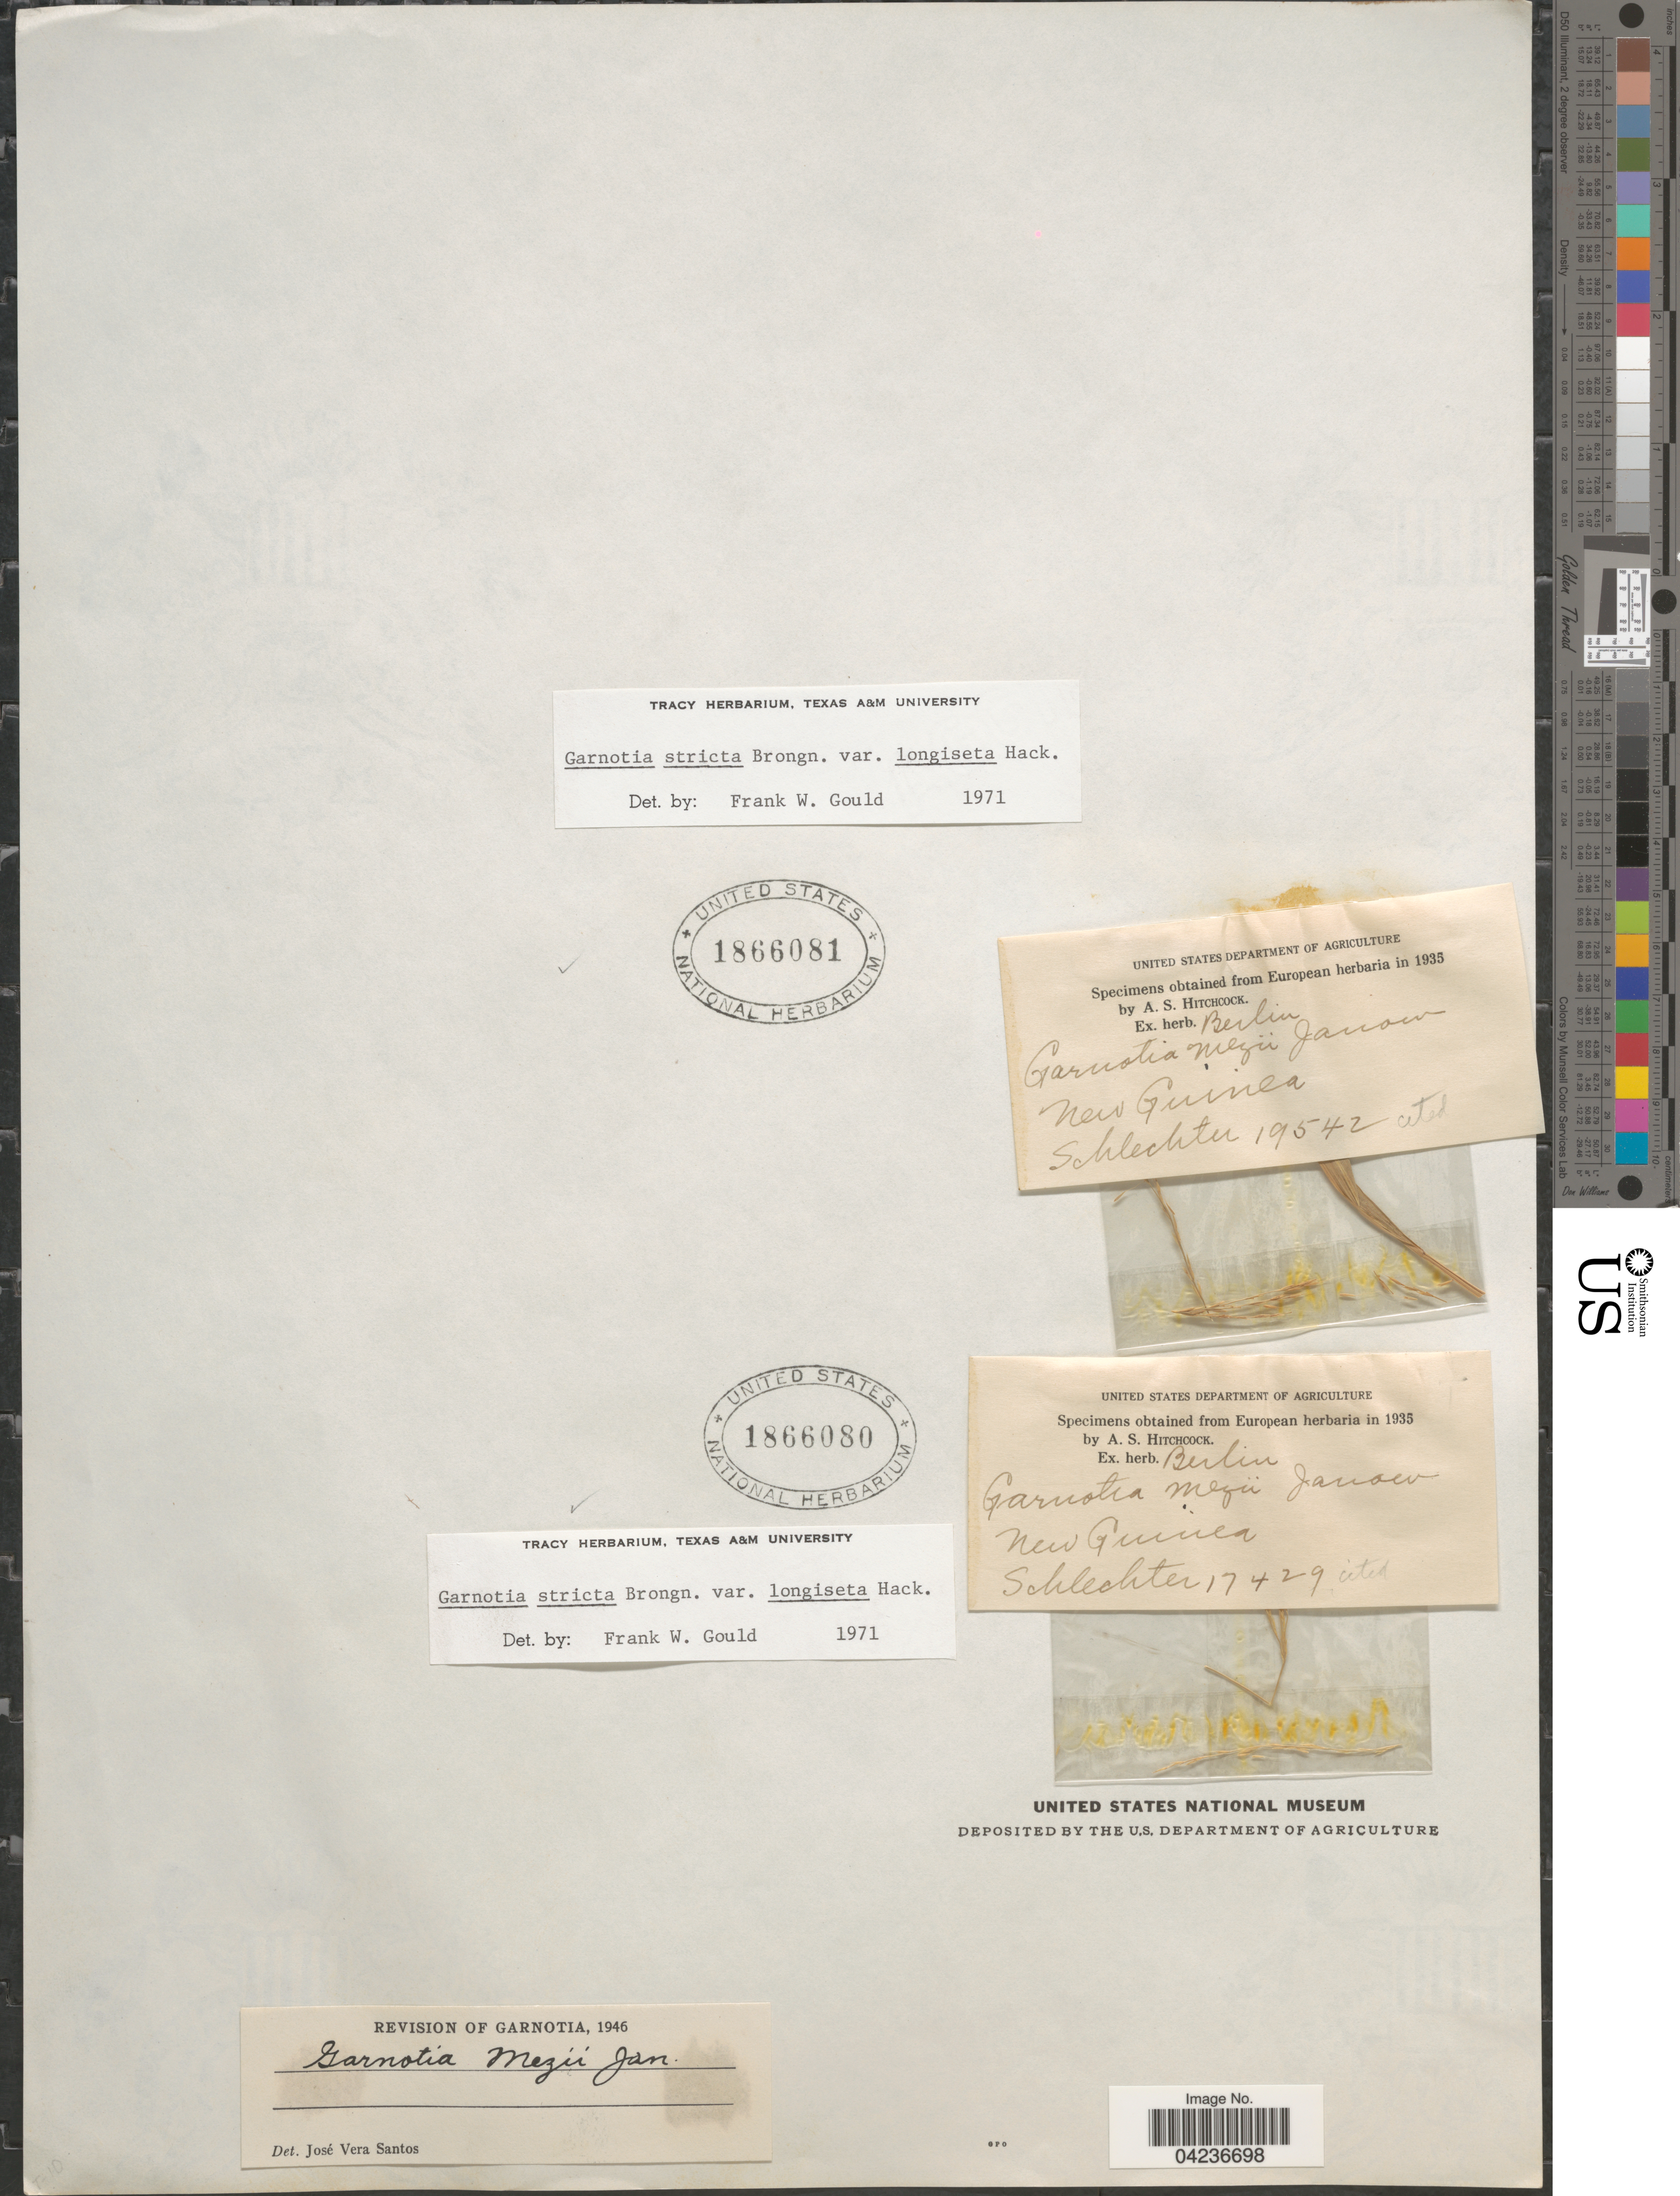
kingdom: Plantae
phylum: Tracheophyta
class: Liliopsida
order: Poales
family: Poaceae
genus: Garnotia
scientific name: Garnotia stricta var. longiseta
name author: Hack. in Kneuck.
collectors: Schlechter, --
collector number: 19542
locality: New Guinea.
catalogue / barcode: US 1866081-2